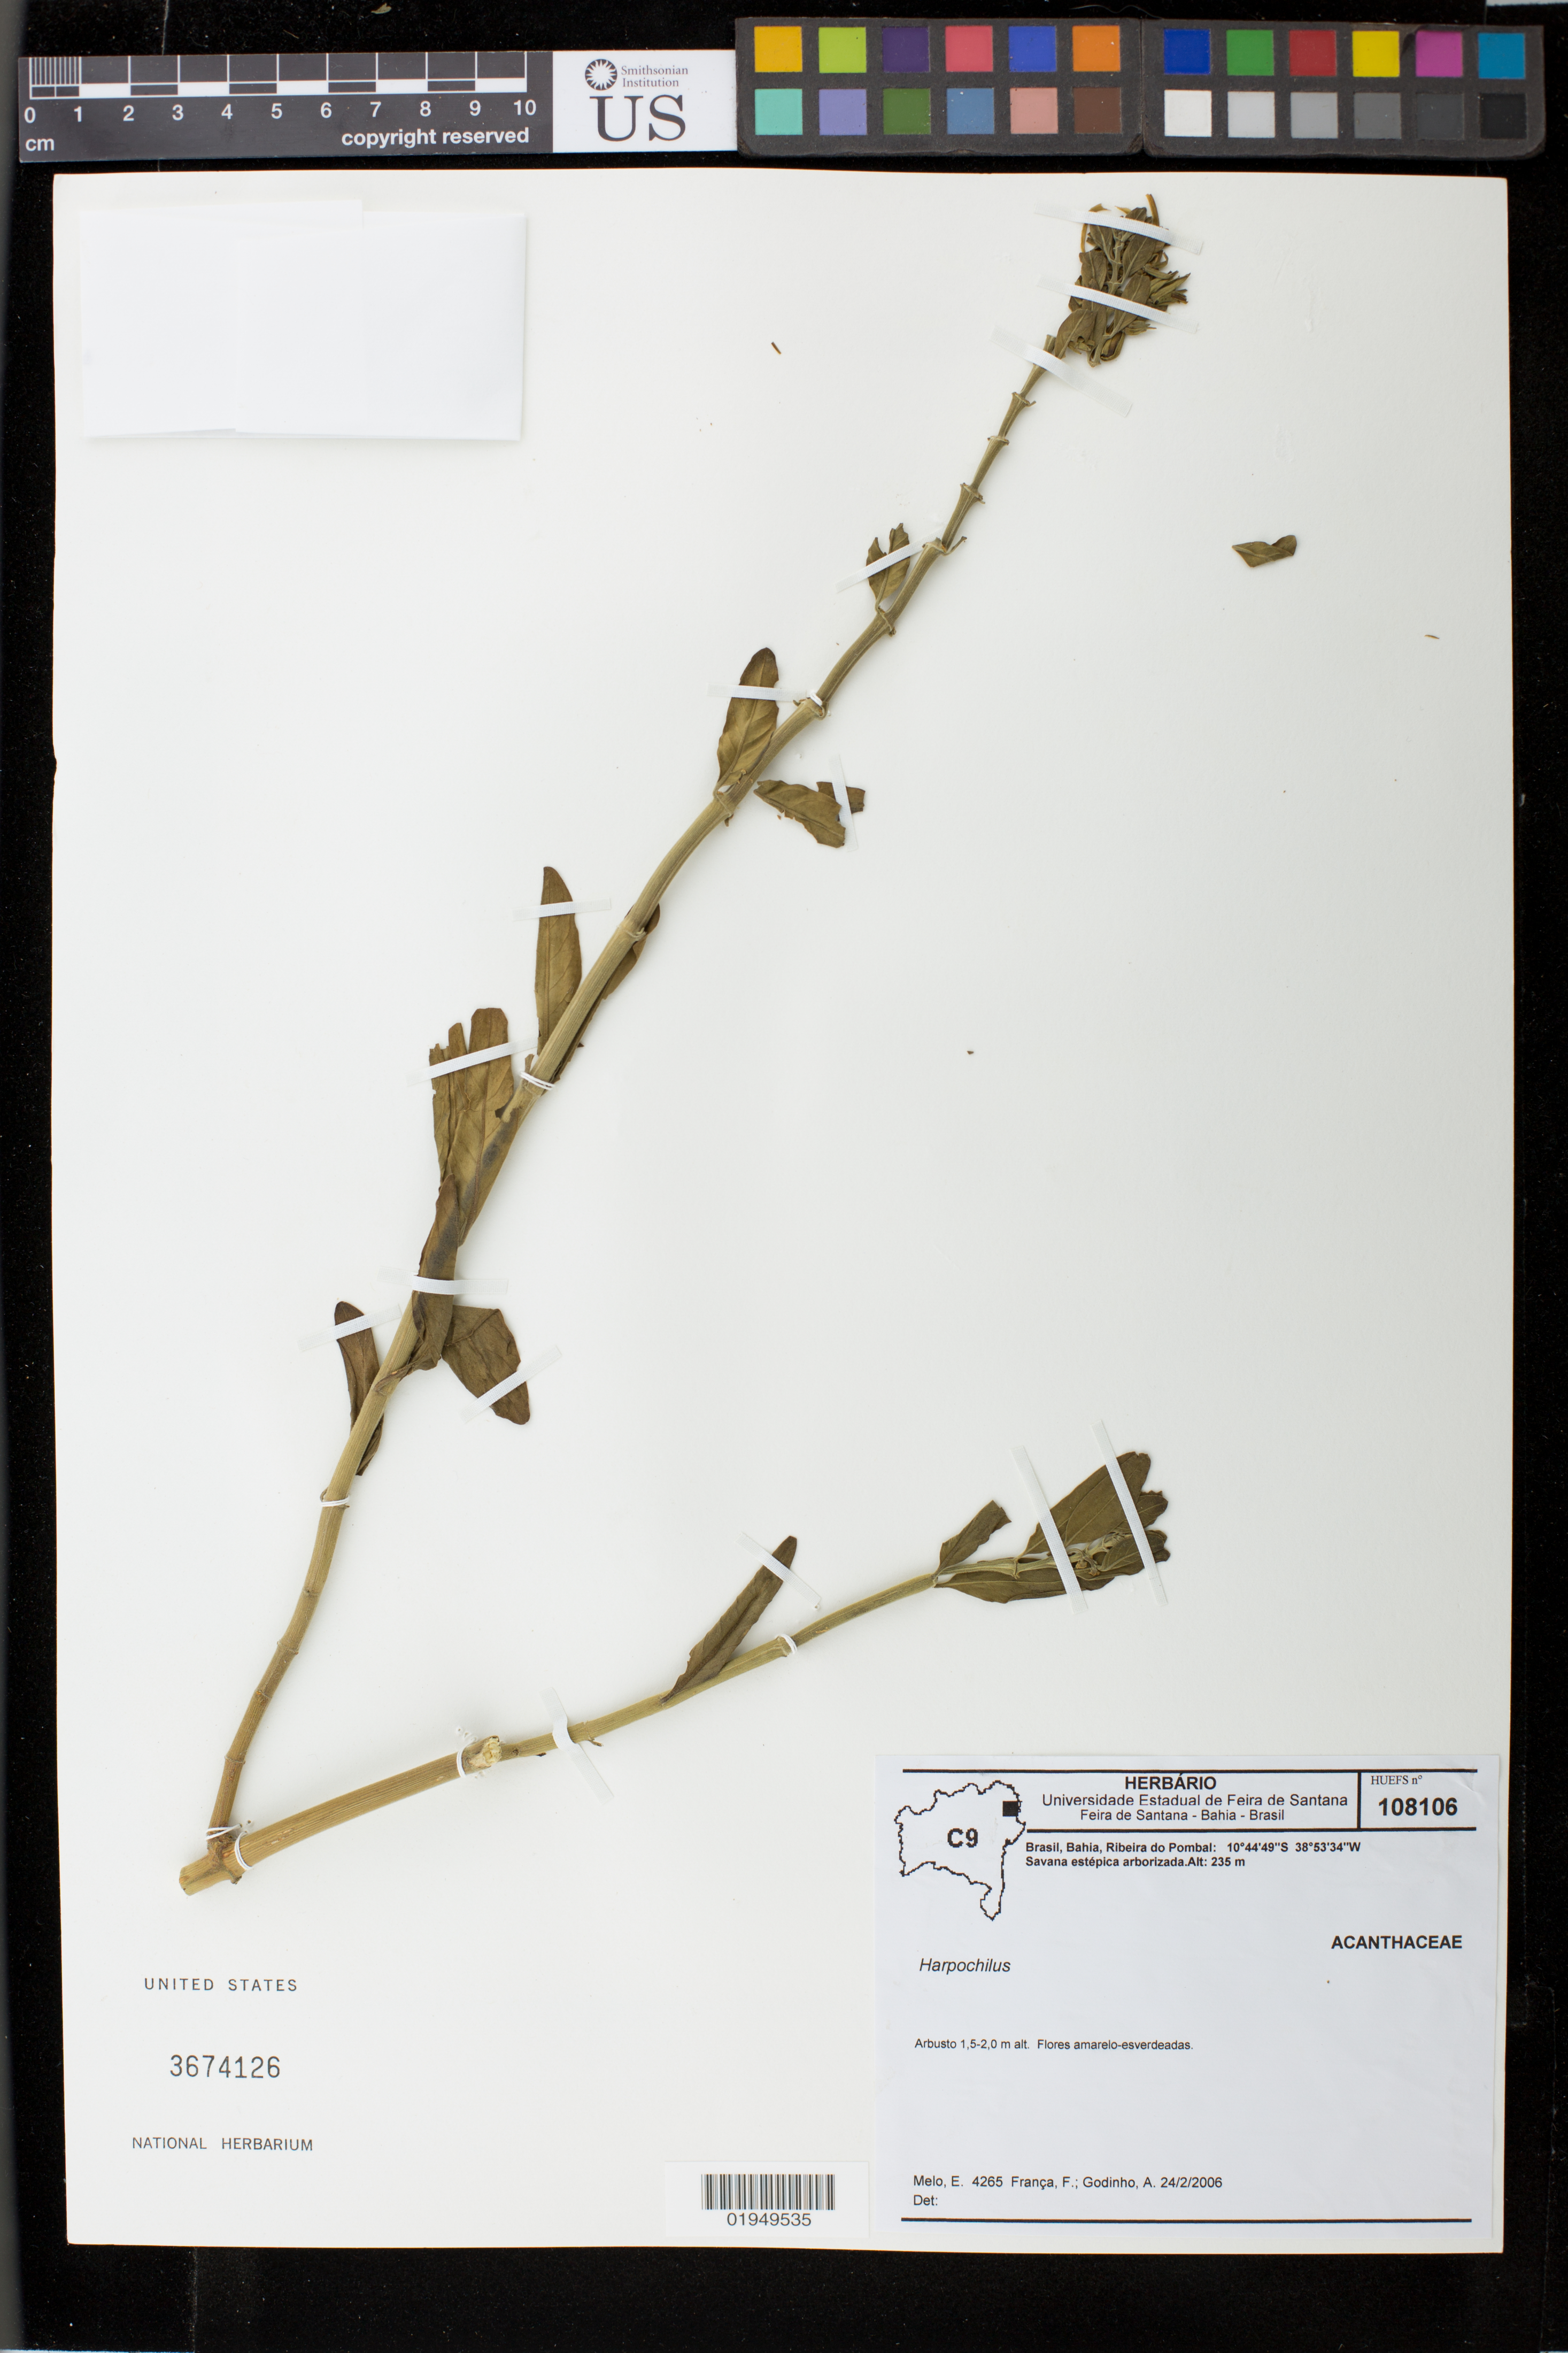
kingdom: Plantae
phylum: Tracheophyta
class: Magnoliopsida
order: Lamiales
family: Acanthaceae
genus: Harpochilus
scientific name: Harpochilus sp.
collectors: E. Melo, F. França & A. Godinho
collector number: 4265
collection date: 2006-02-24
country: Brazil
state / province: Bahia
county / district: Ribeira do Pombal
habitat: Savana estepica arborizada.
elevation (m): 235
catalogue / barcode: US 3674126